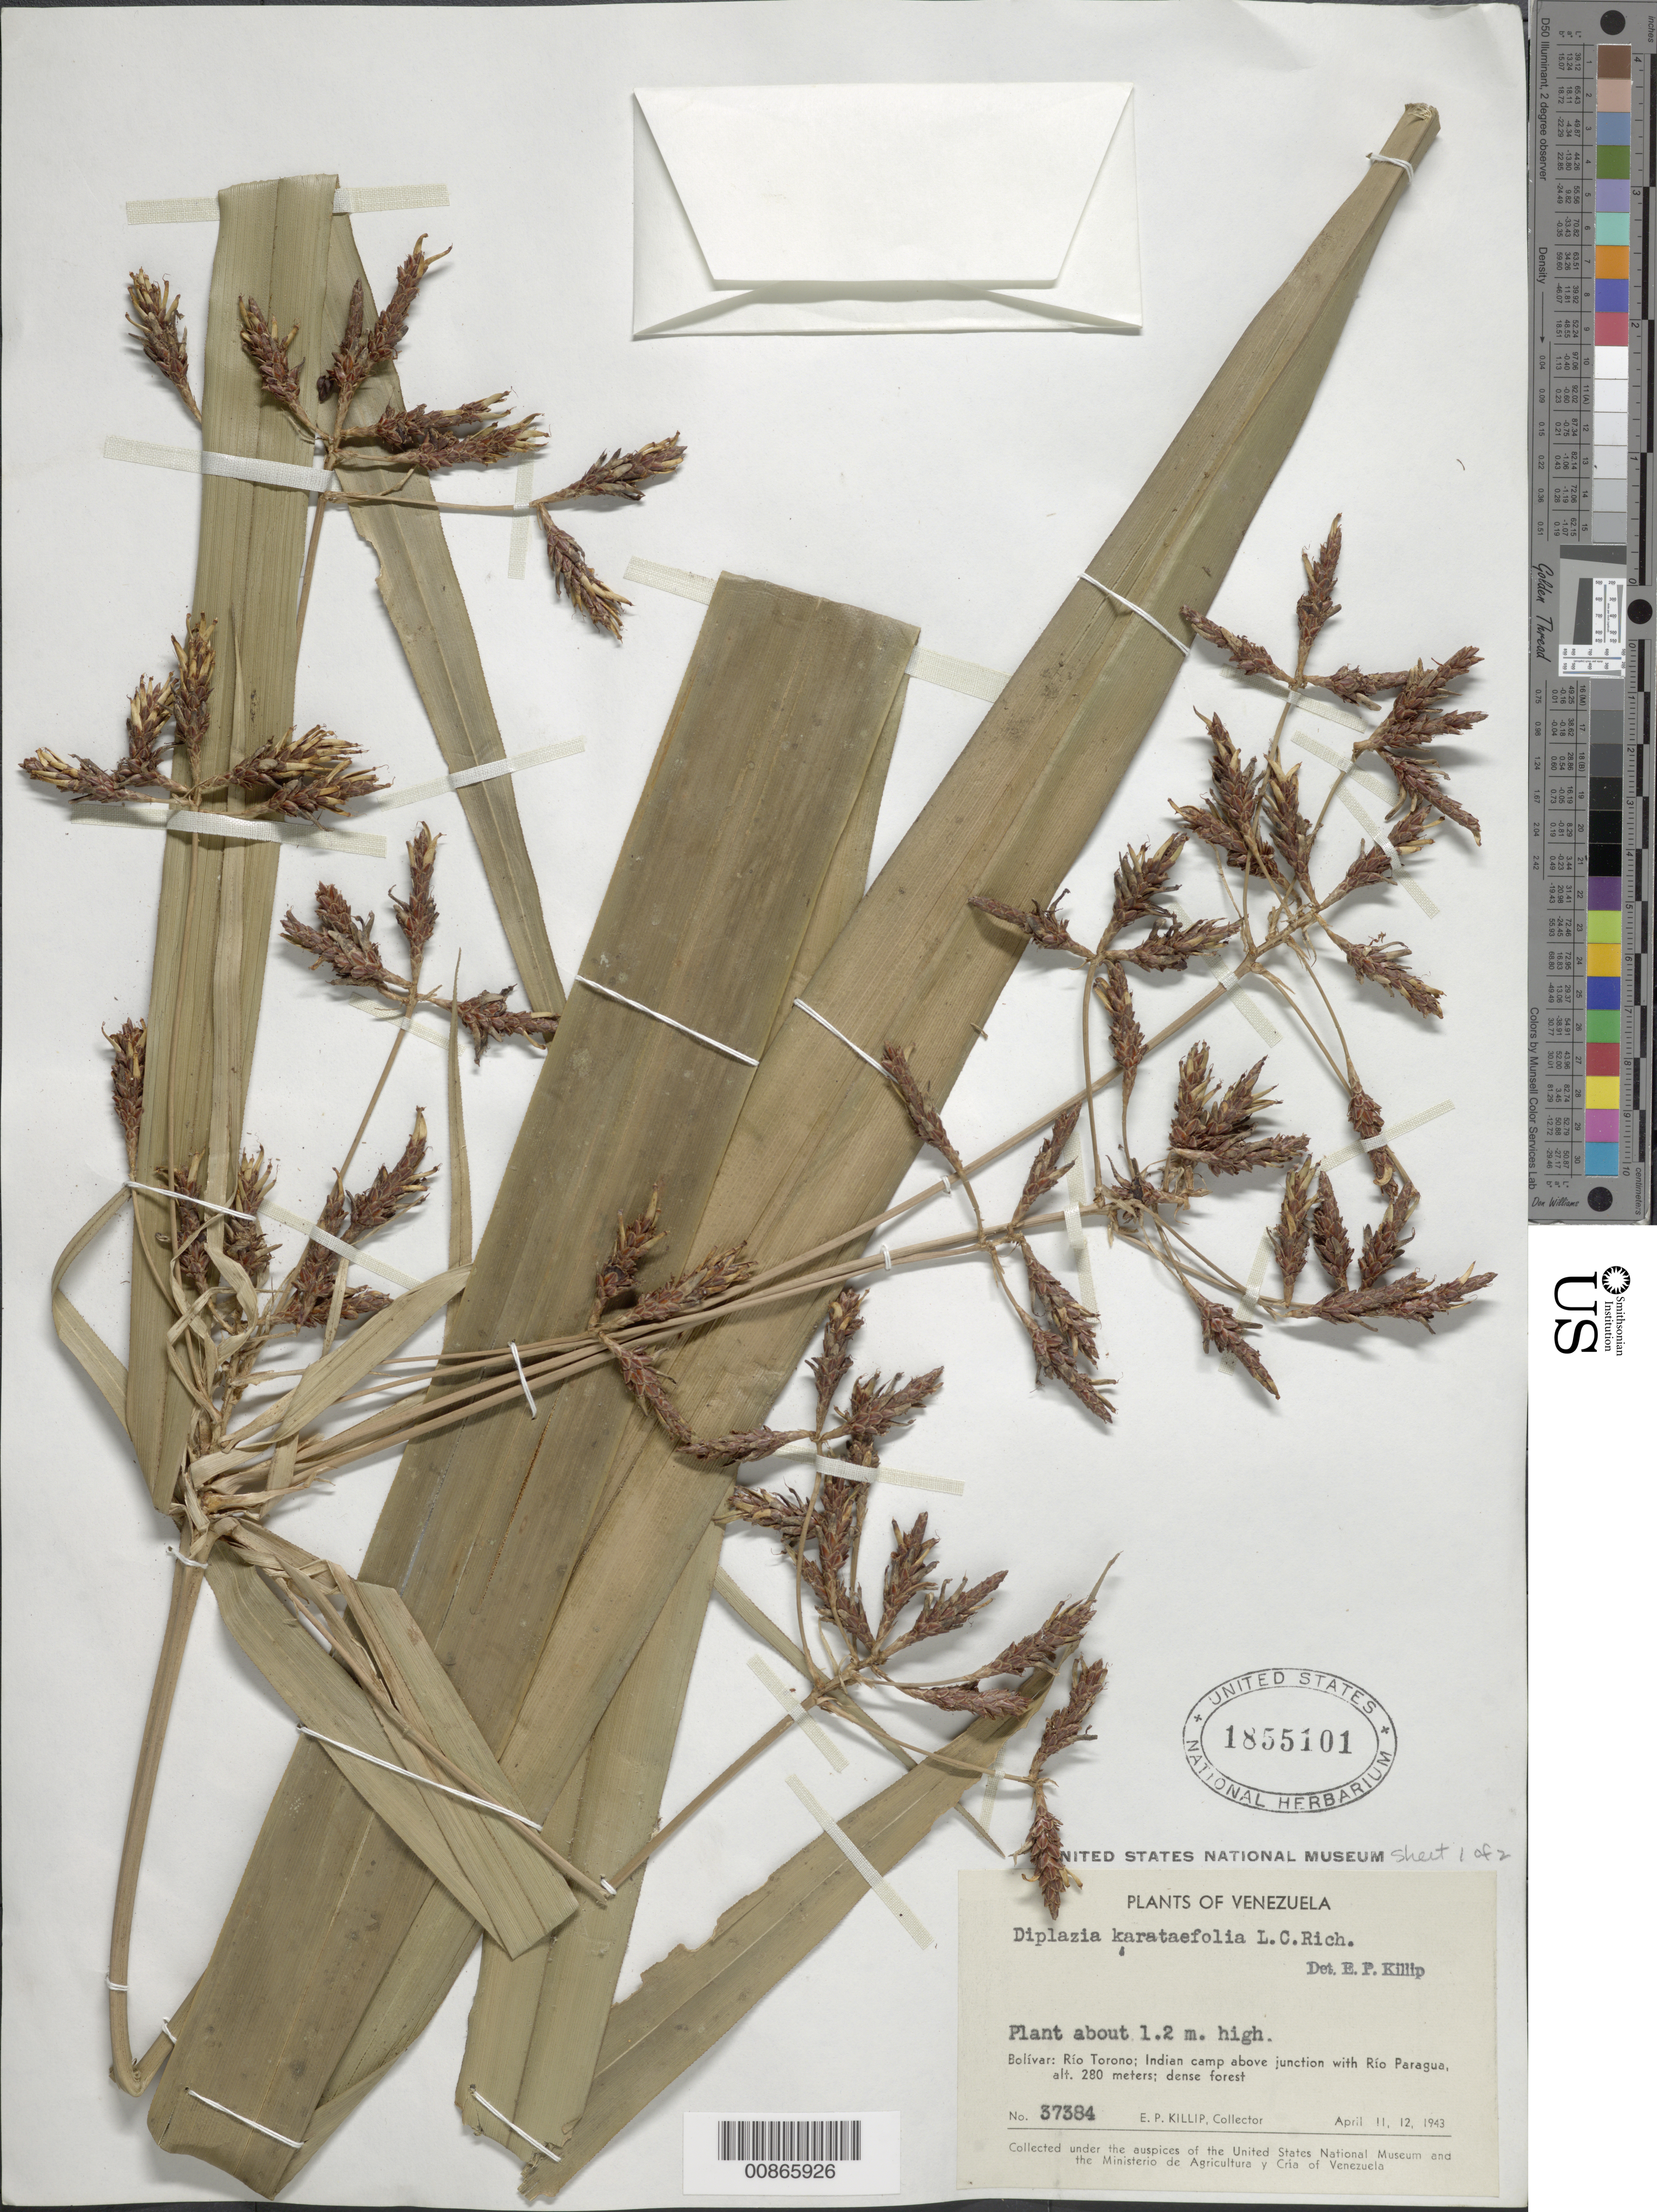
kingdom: Plantae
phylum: Tracheophyta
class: Liliopsida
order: Poales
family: Cyperaceae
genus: Diplasia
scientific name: Diplasia karatifolia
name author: Rich.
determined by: Killip, Ellsworth P.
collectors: E. P. Killip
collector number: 37384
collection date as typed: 11-Apr-43 to 12-Apr-43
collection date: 1943-04-11/1943-04-12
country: Venezuela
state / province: Bolívar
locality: Río Torono, Indian camp above junction with Río Paragua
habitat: Dense forest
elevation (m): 280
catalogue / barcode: US 1855101